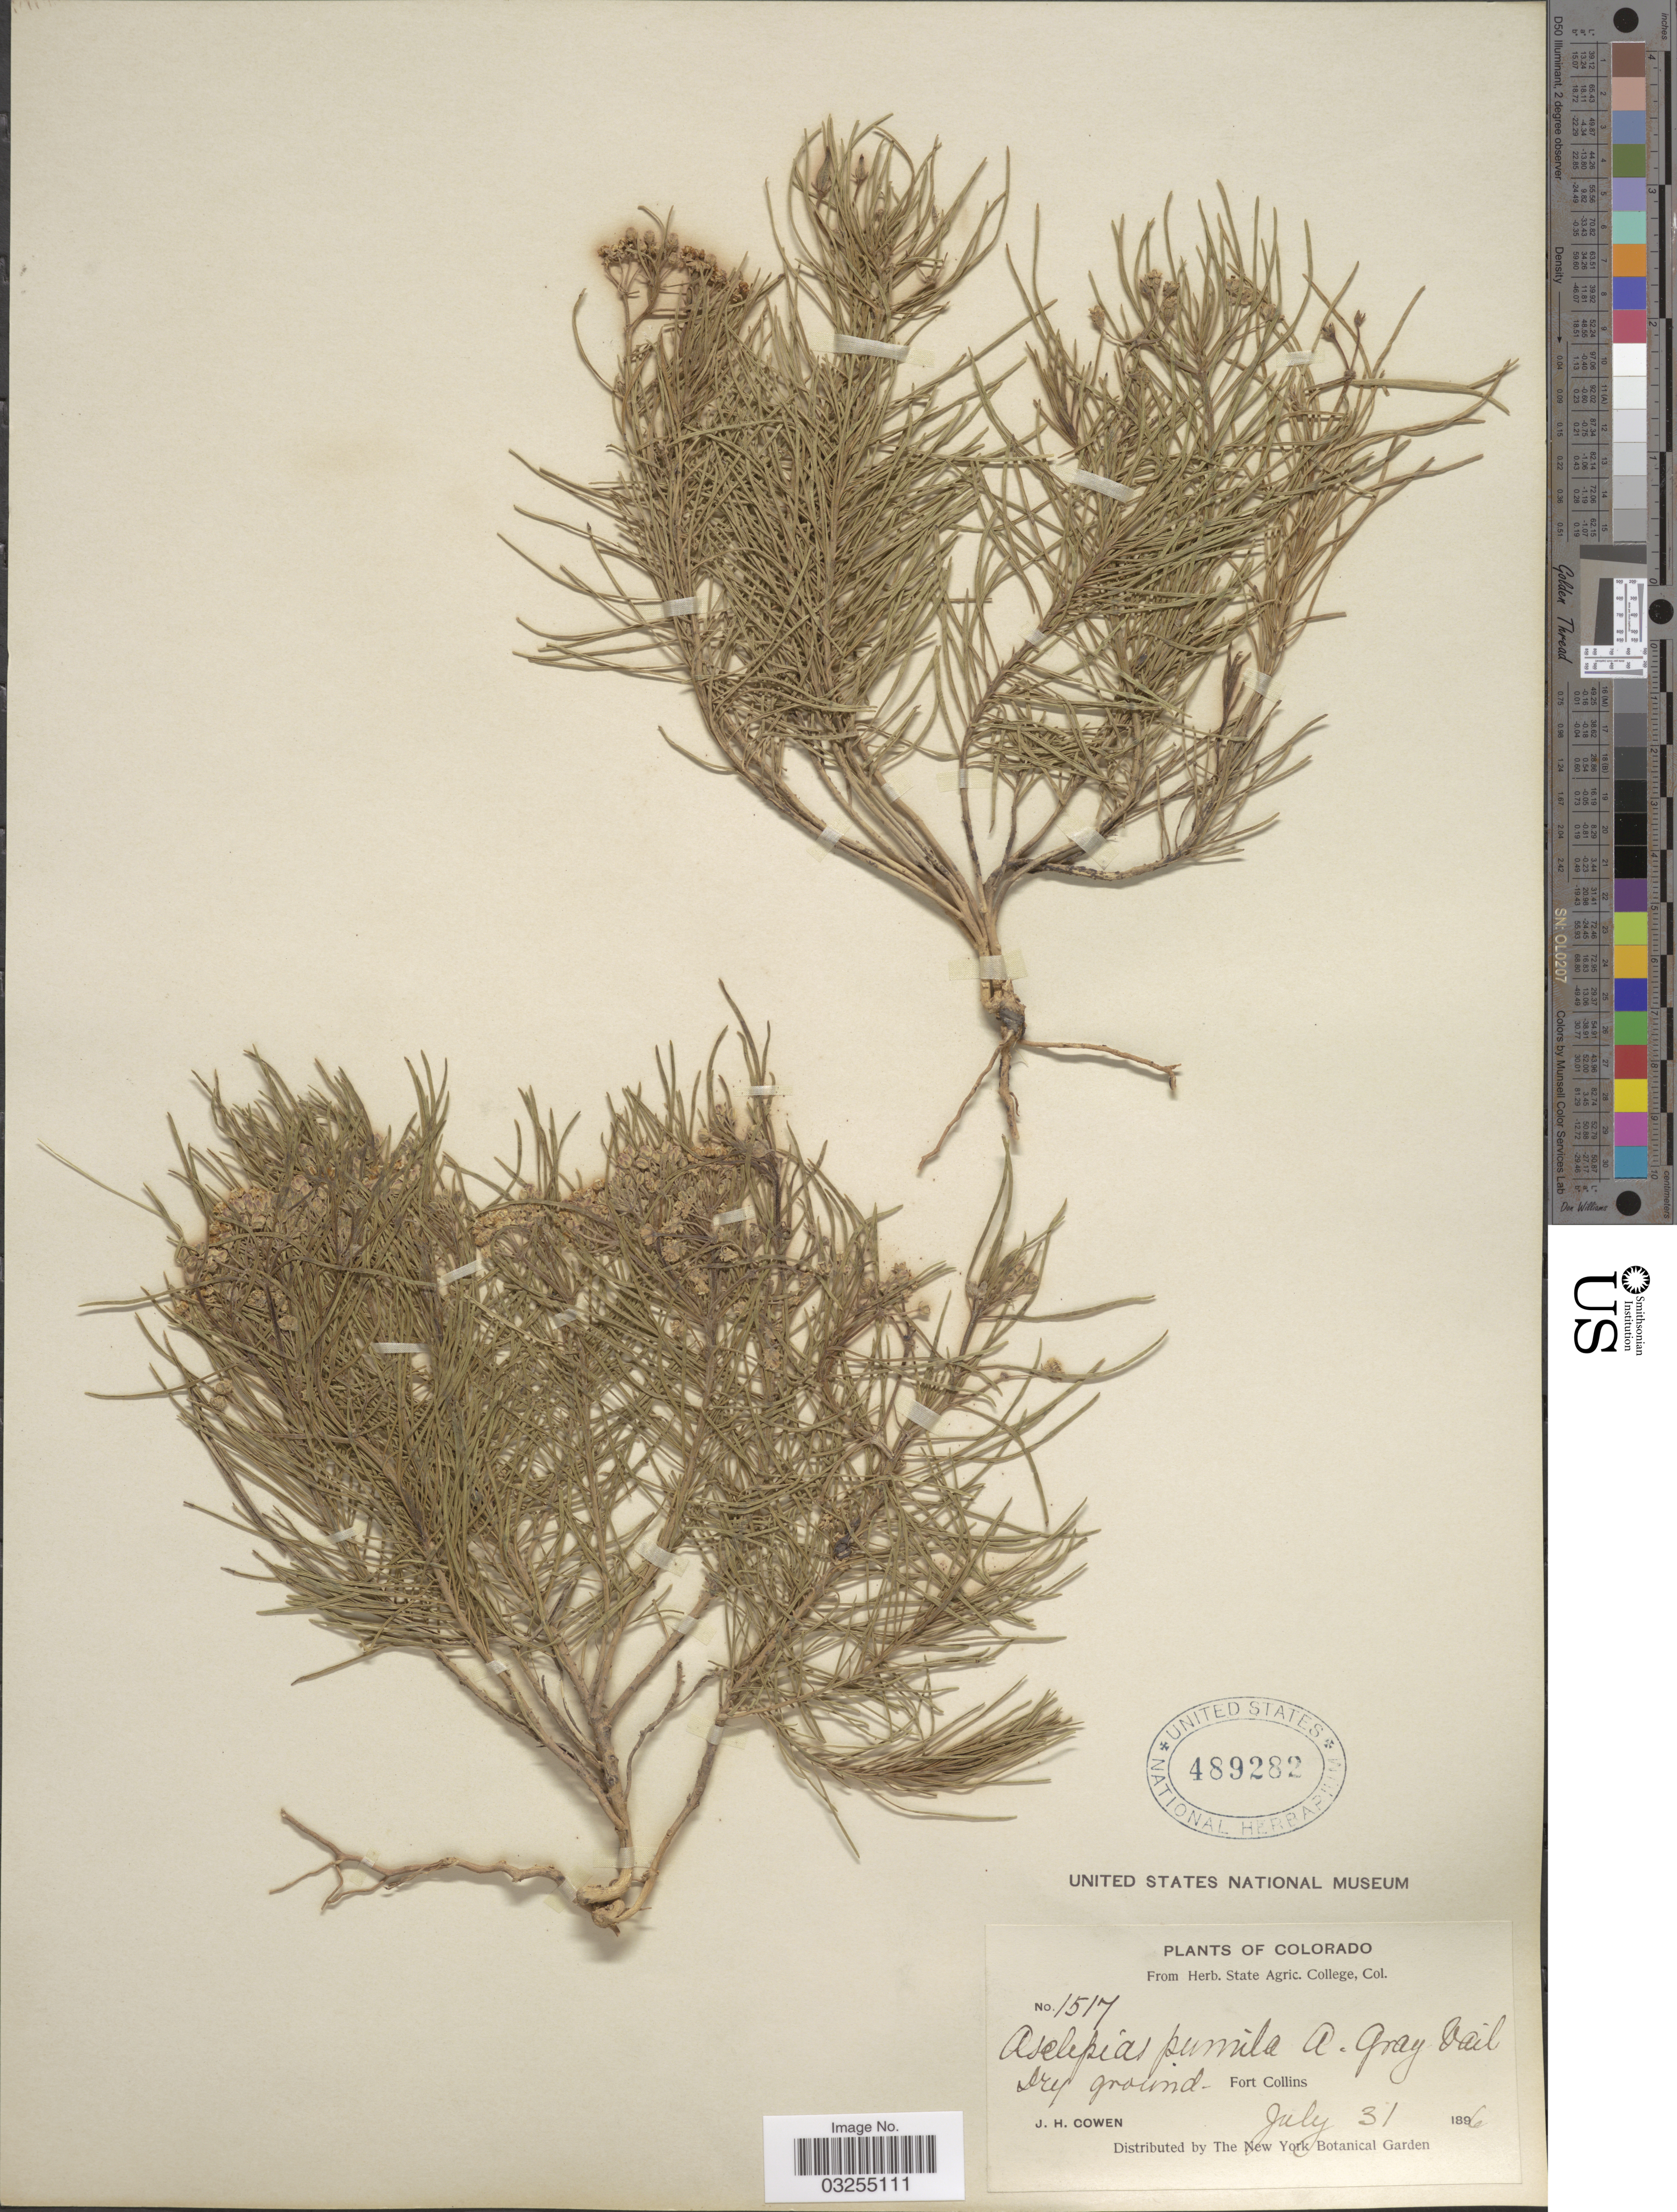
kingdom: Plantae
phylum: Tracheophyta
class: Magnoliopsida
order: Gentianales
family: Apocynaceae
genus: Asclepias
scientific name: Asclepias pumila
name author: (A. Gray) Vail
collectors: J. H. Cowen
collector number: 1517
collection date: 1896-07-31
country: United States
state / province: Colorado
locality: Fort Collins.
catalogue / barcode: US 489282